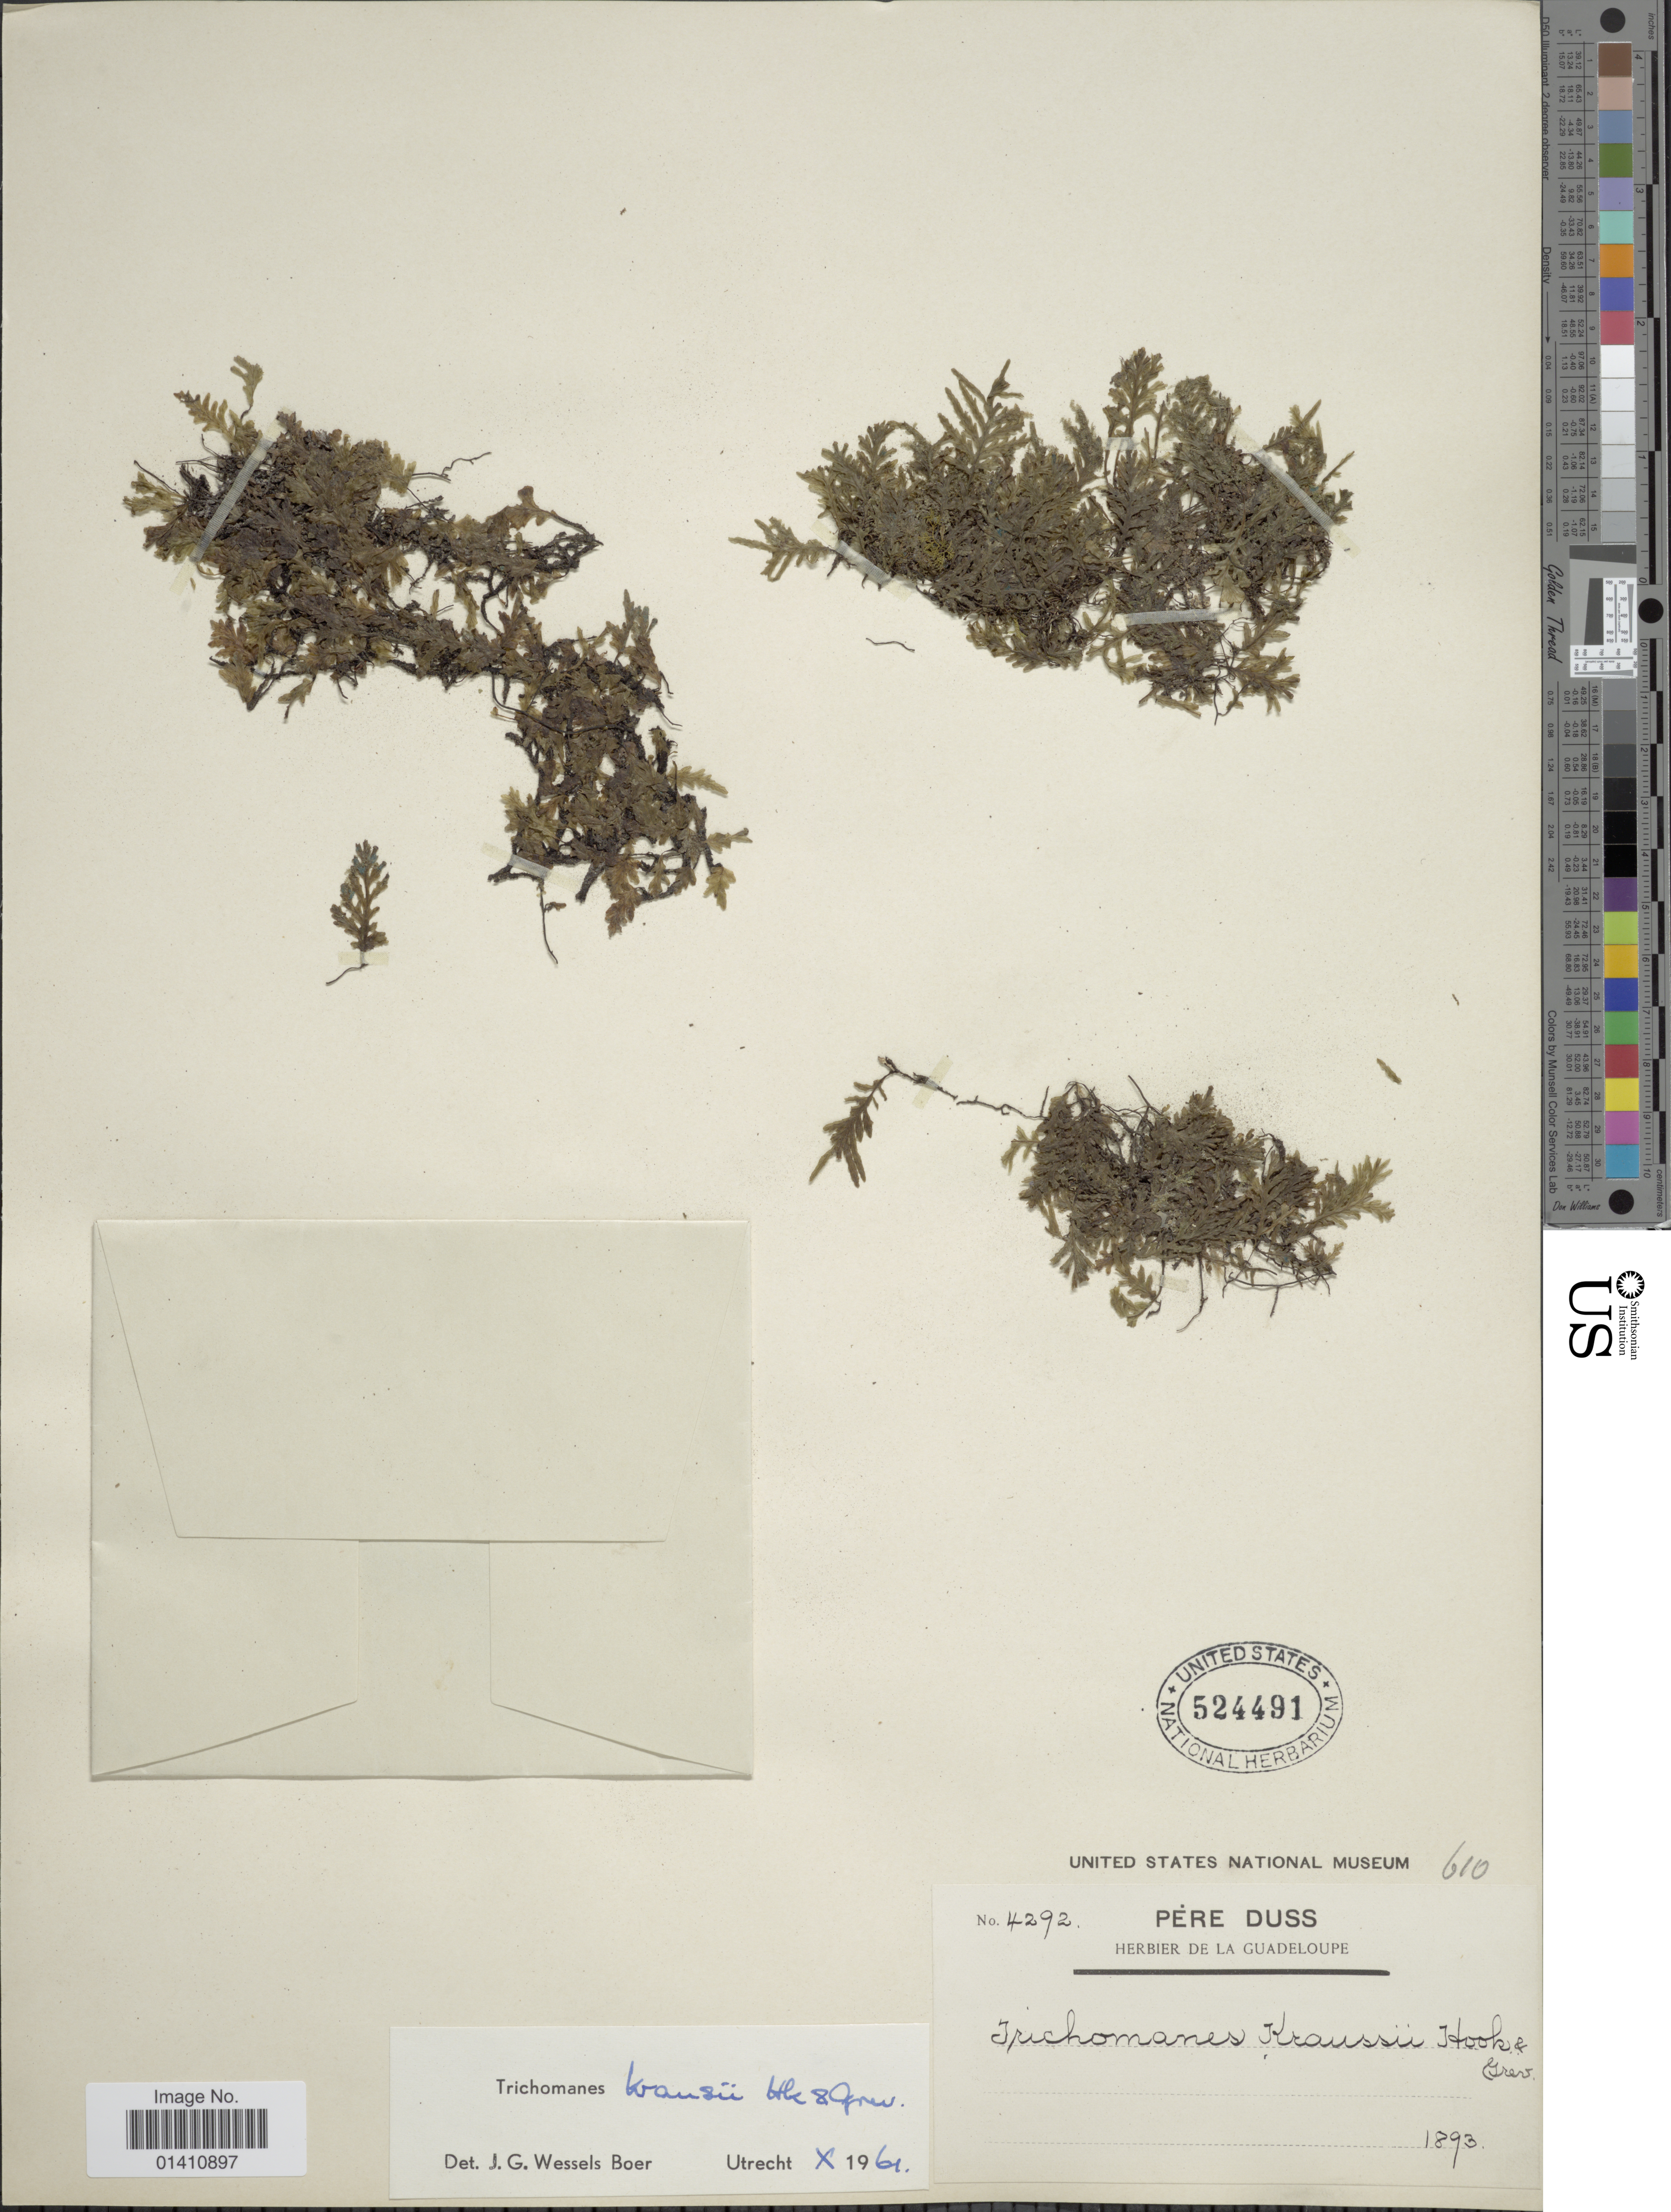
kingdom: Plantae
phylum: Tracheophyta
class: Polypodiopsida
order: Hymenophyllales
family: Hymenophyllaceae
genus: Didymoglossum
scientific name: Didymoglossum kraussii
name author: (Hook. & Grev.) C. Presl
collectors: Père Duss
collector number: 4292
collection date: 1893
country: Guadeloupe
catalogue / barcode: US 524491